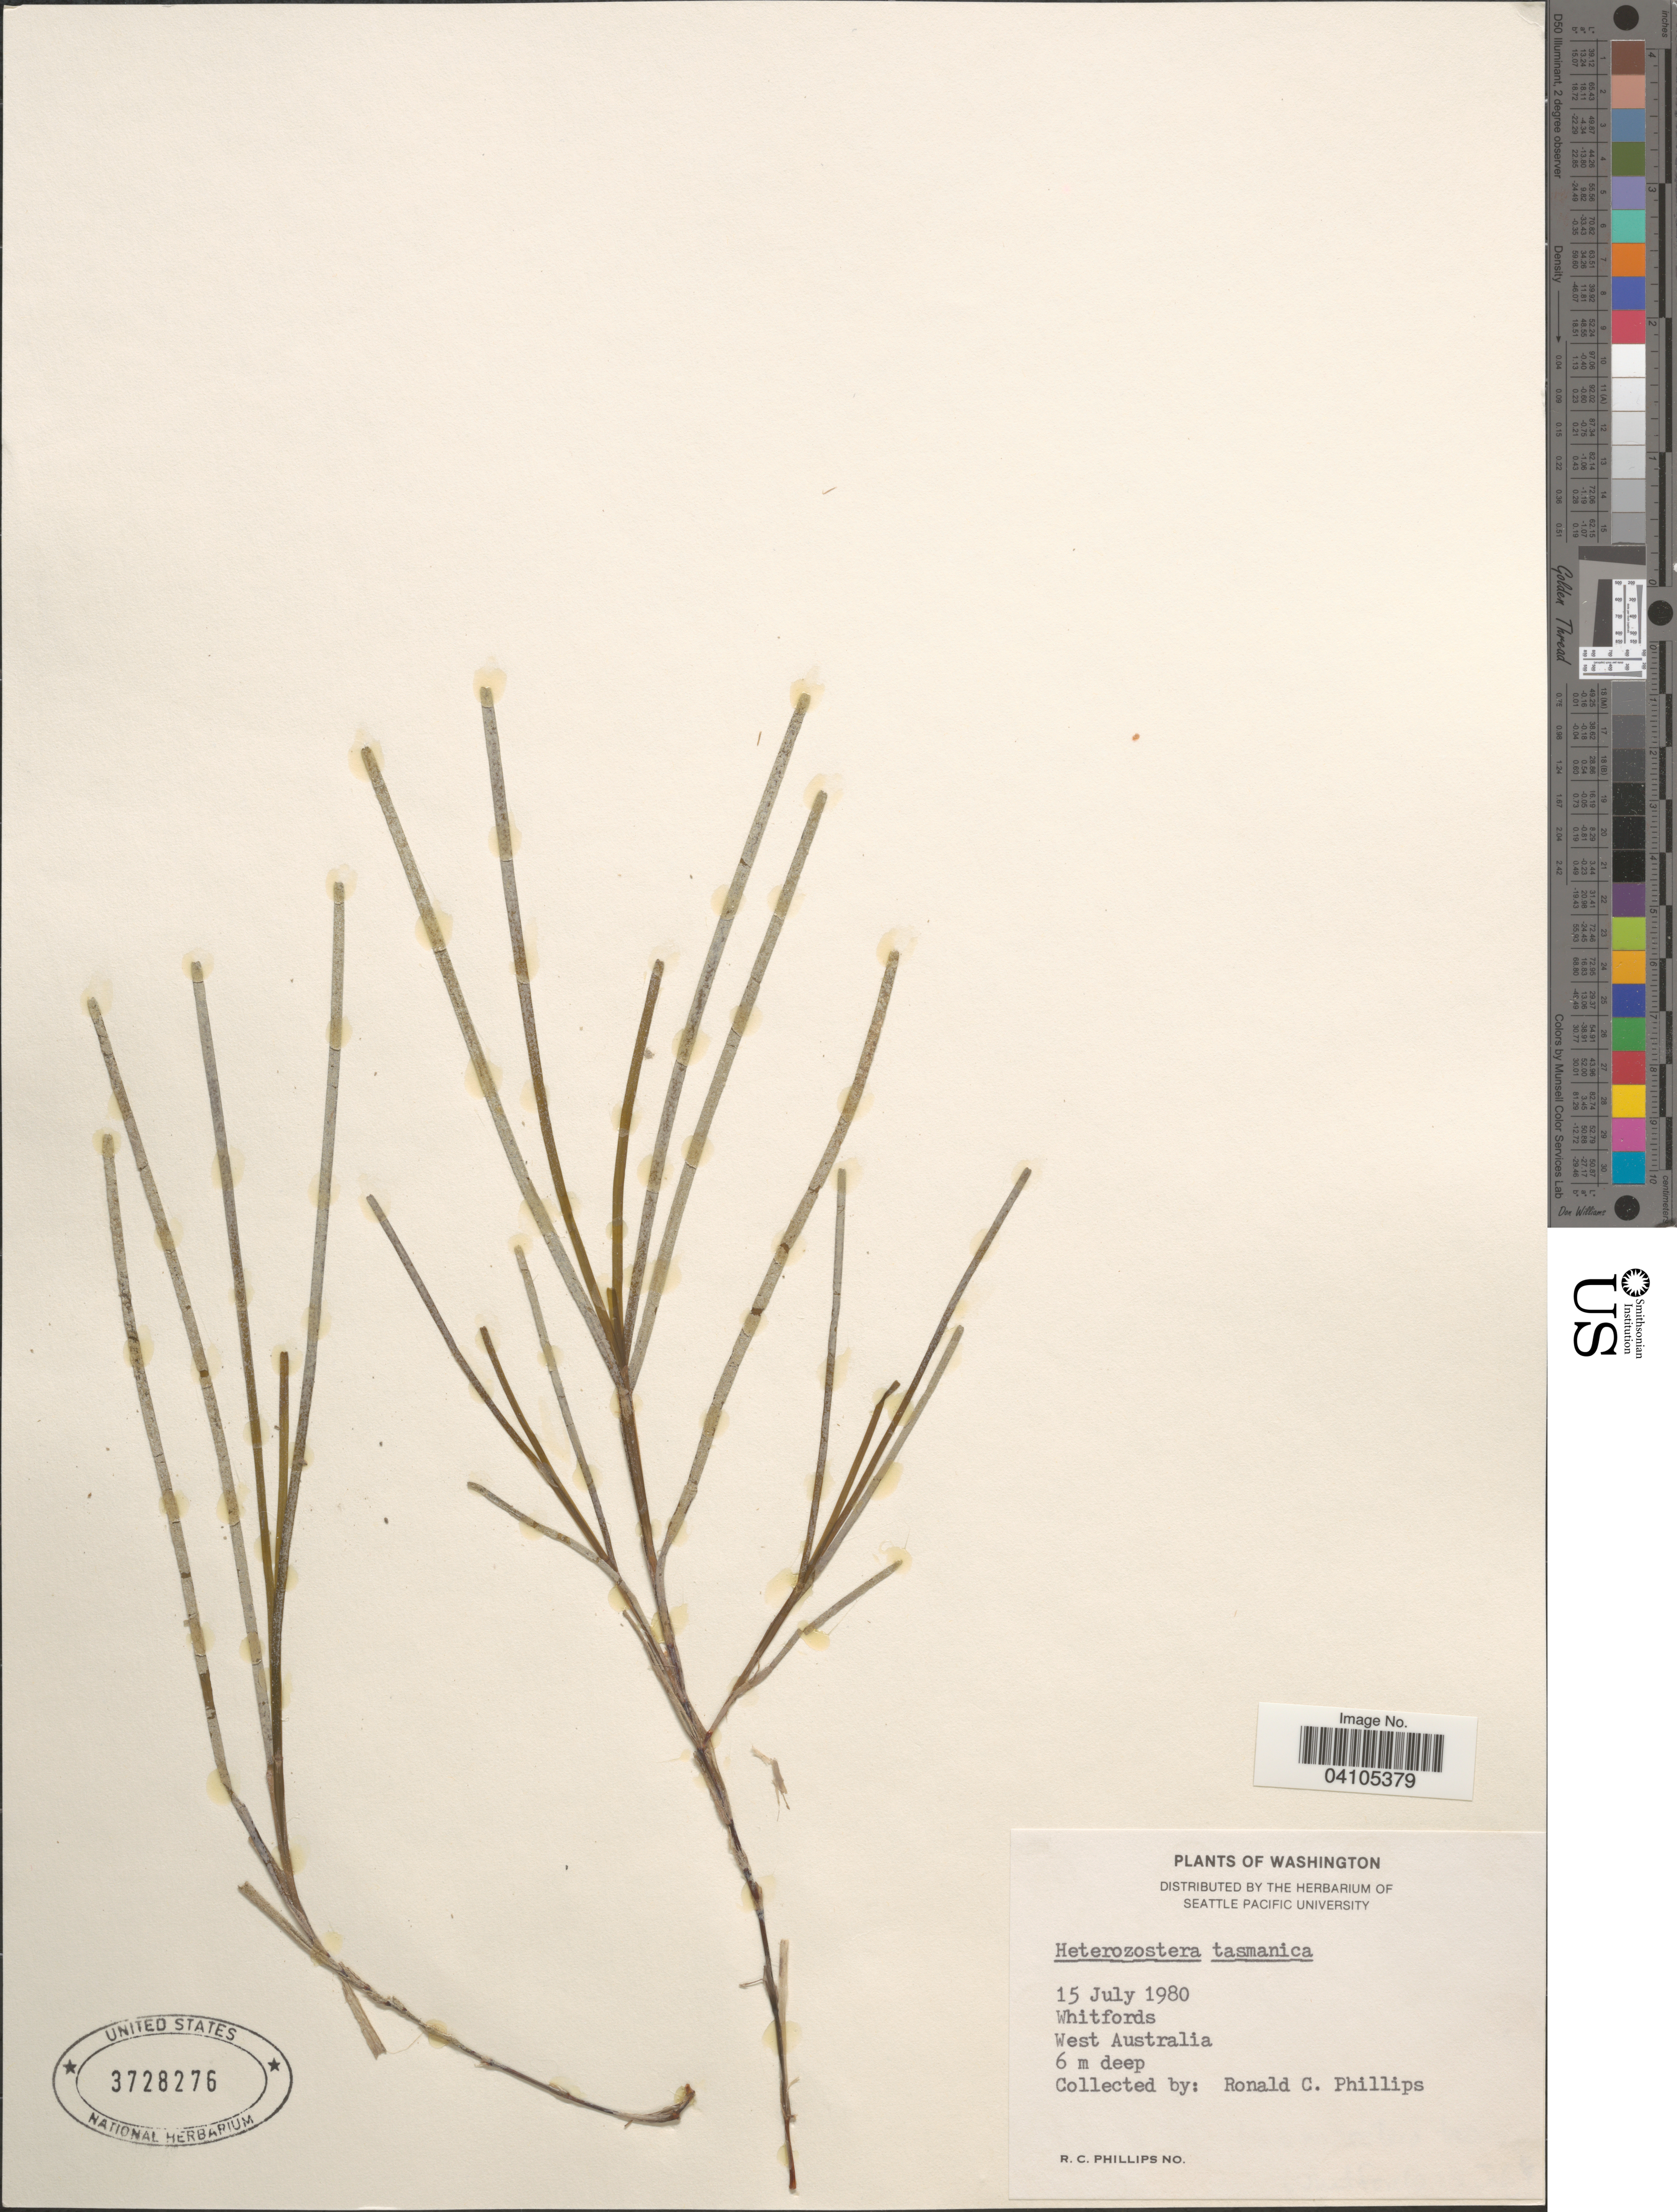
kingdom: Plantae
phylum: Tracheophyta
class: Liliopsida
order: Alismatales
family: Zosteraceae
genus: Heterozostera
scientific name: Heterozostera tasmanica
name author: (Martens ex Aschers.) Hartog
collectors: R. C. Phillips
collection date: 1980-07-15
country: Australia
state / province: Western Australia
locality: Whitfords.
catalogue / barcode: US 3728276